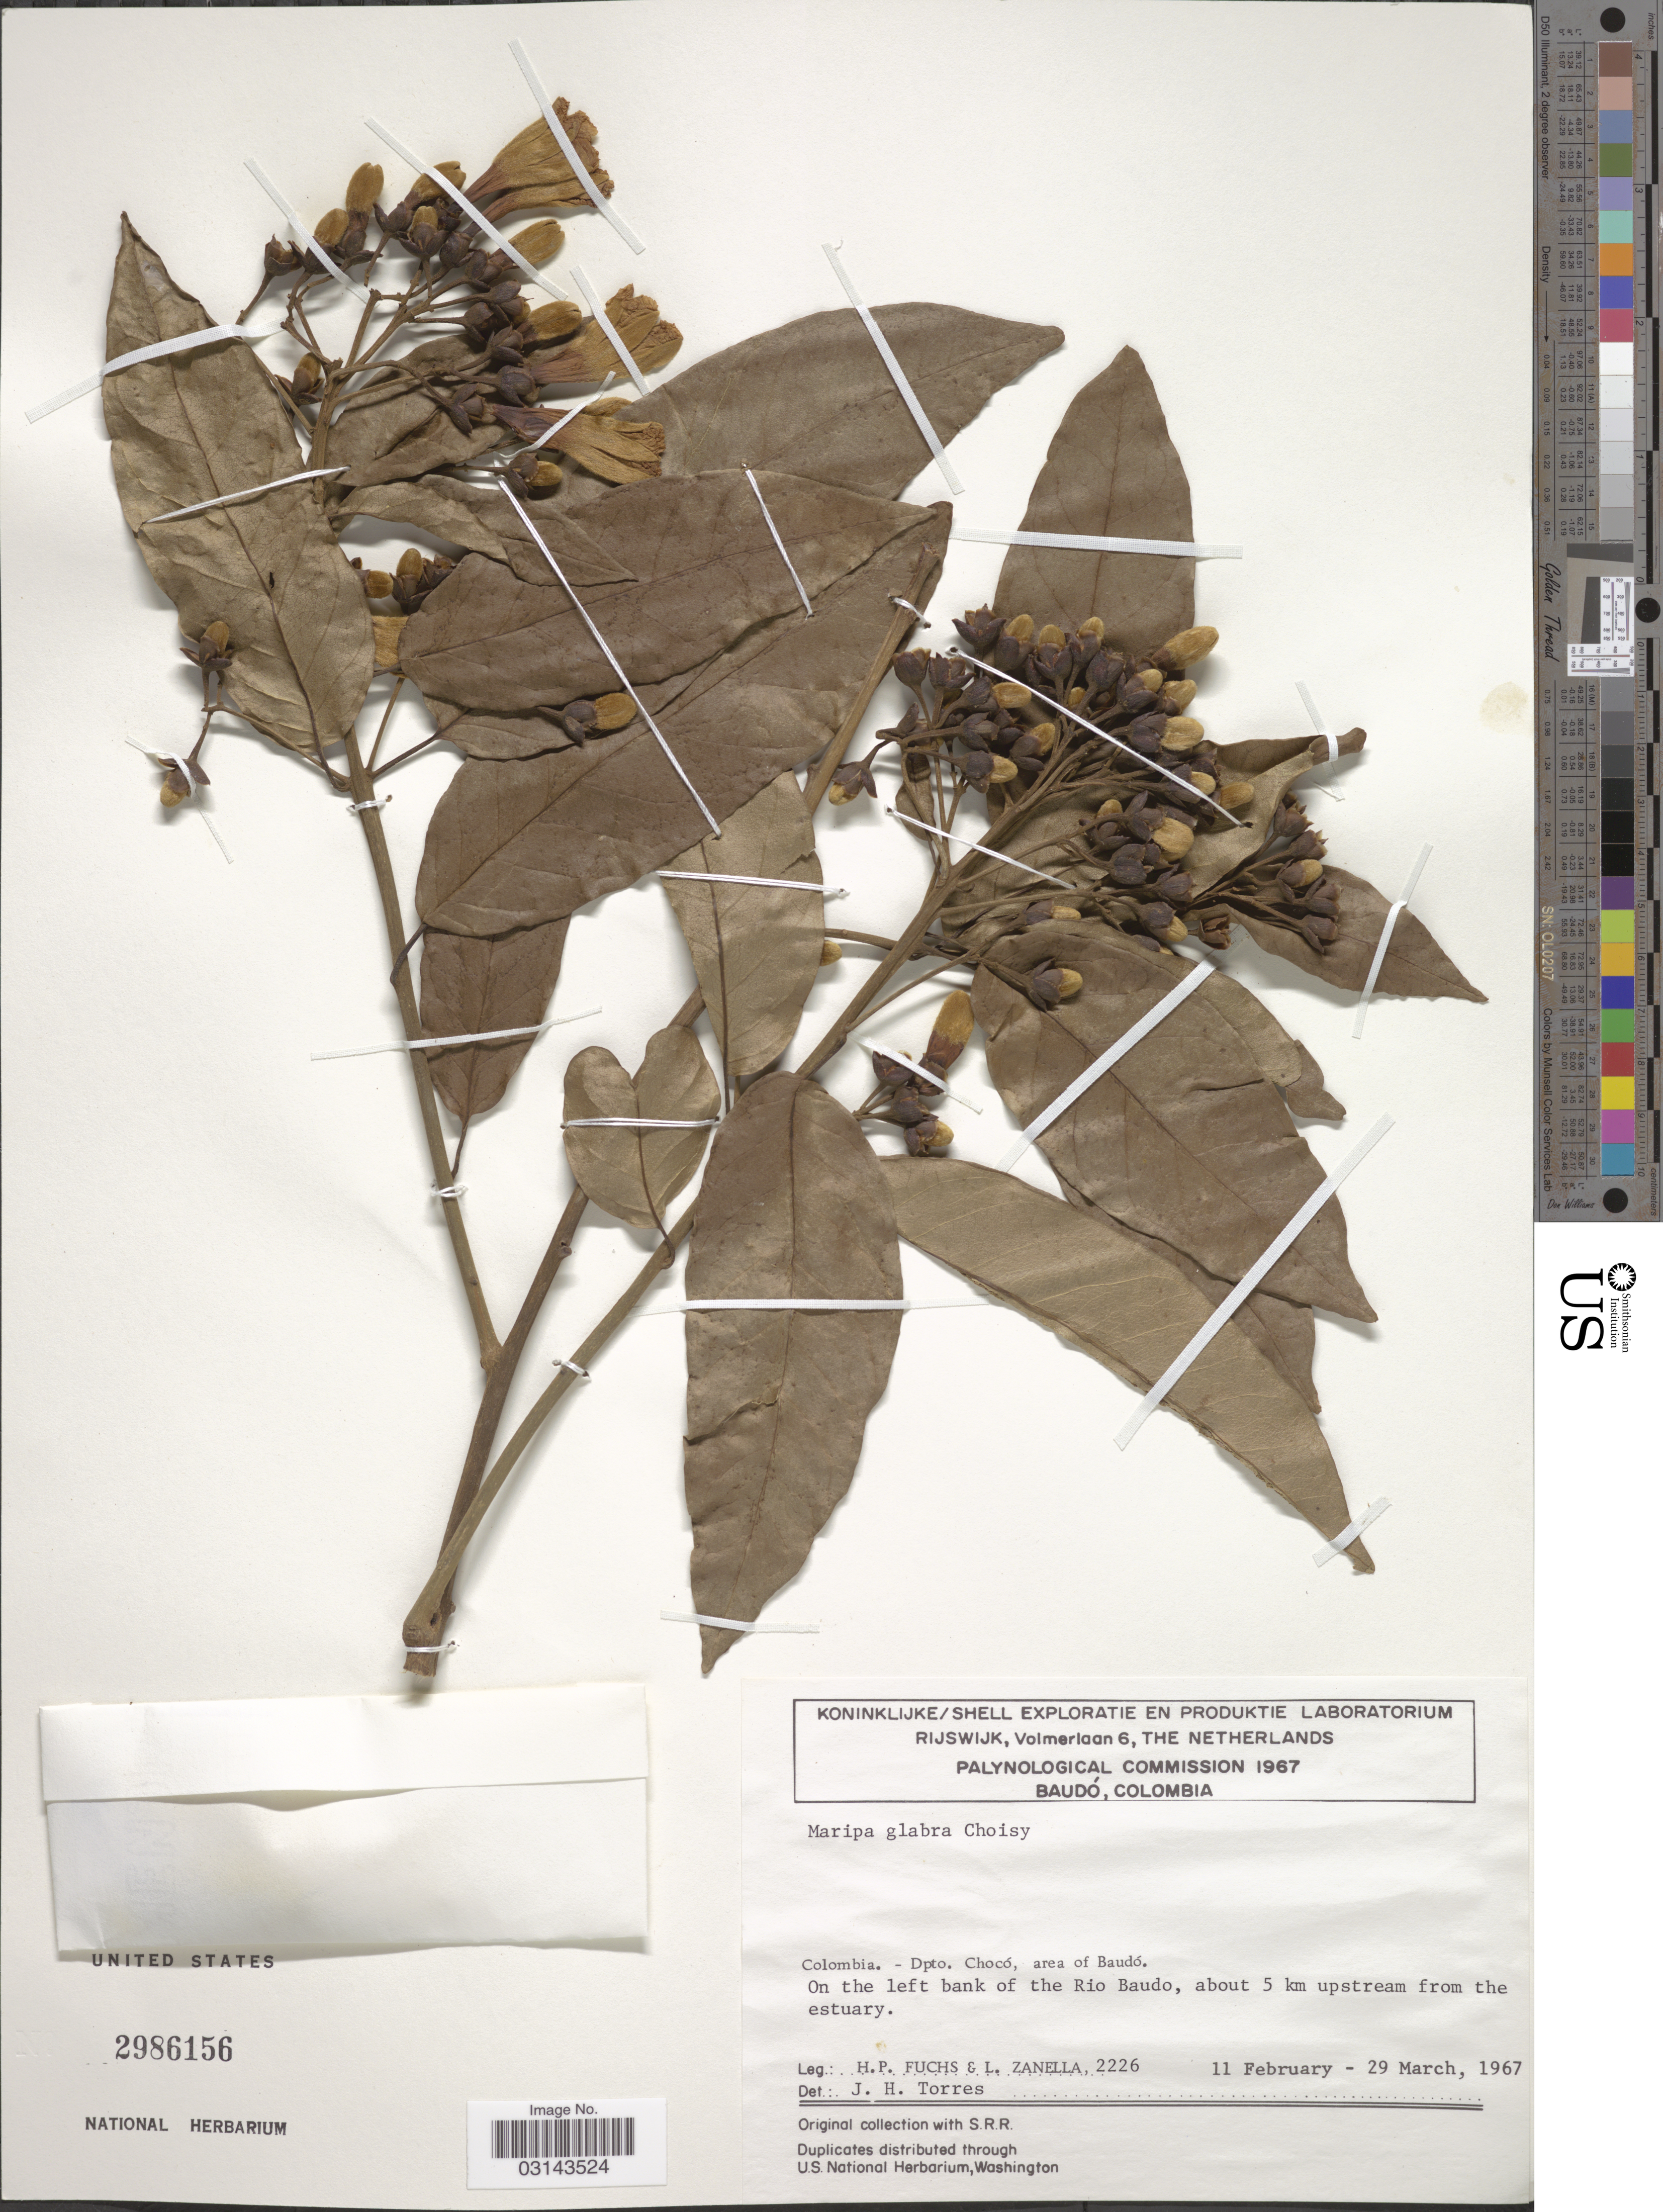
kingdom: Plantae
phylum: Tracheophyta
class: Magnoliopsida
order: Solanales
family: Convolvulaceae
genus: Maripa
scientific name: Maripa glabra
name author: Choisy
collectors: H. P. Fuchs & L. Zanella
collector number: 2226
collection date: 1967-02-11/1967-03-29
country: Colombia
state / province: Chocó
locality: Dpto. Chocó, area of Baudó. On the left bank of the Rio Baudo, about 5 km upstream from the estuary.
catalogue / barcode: US 2986156